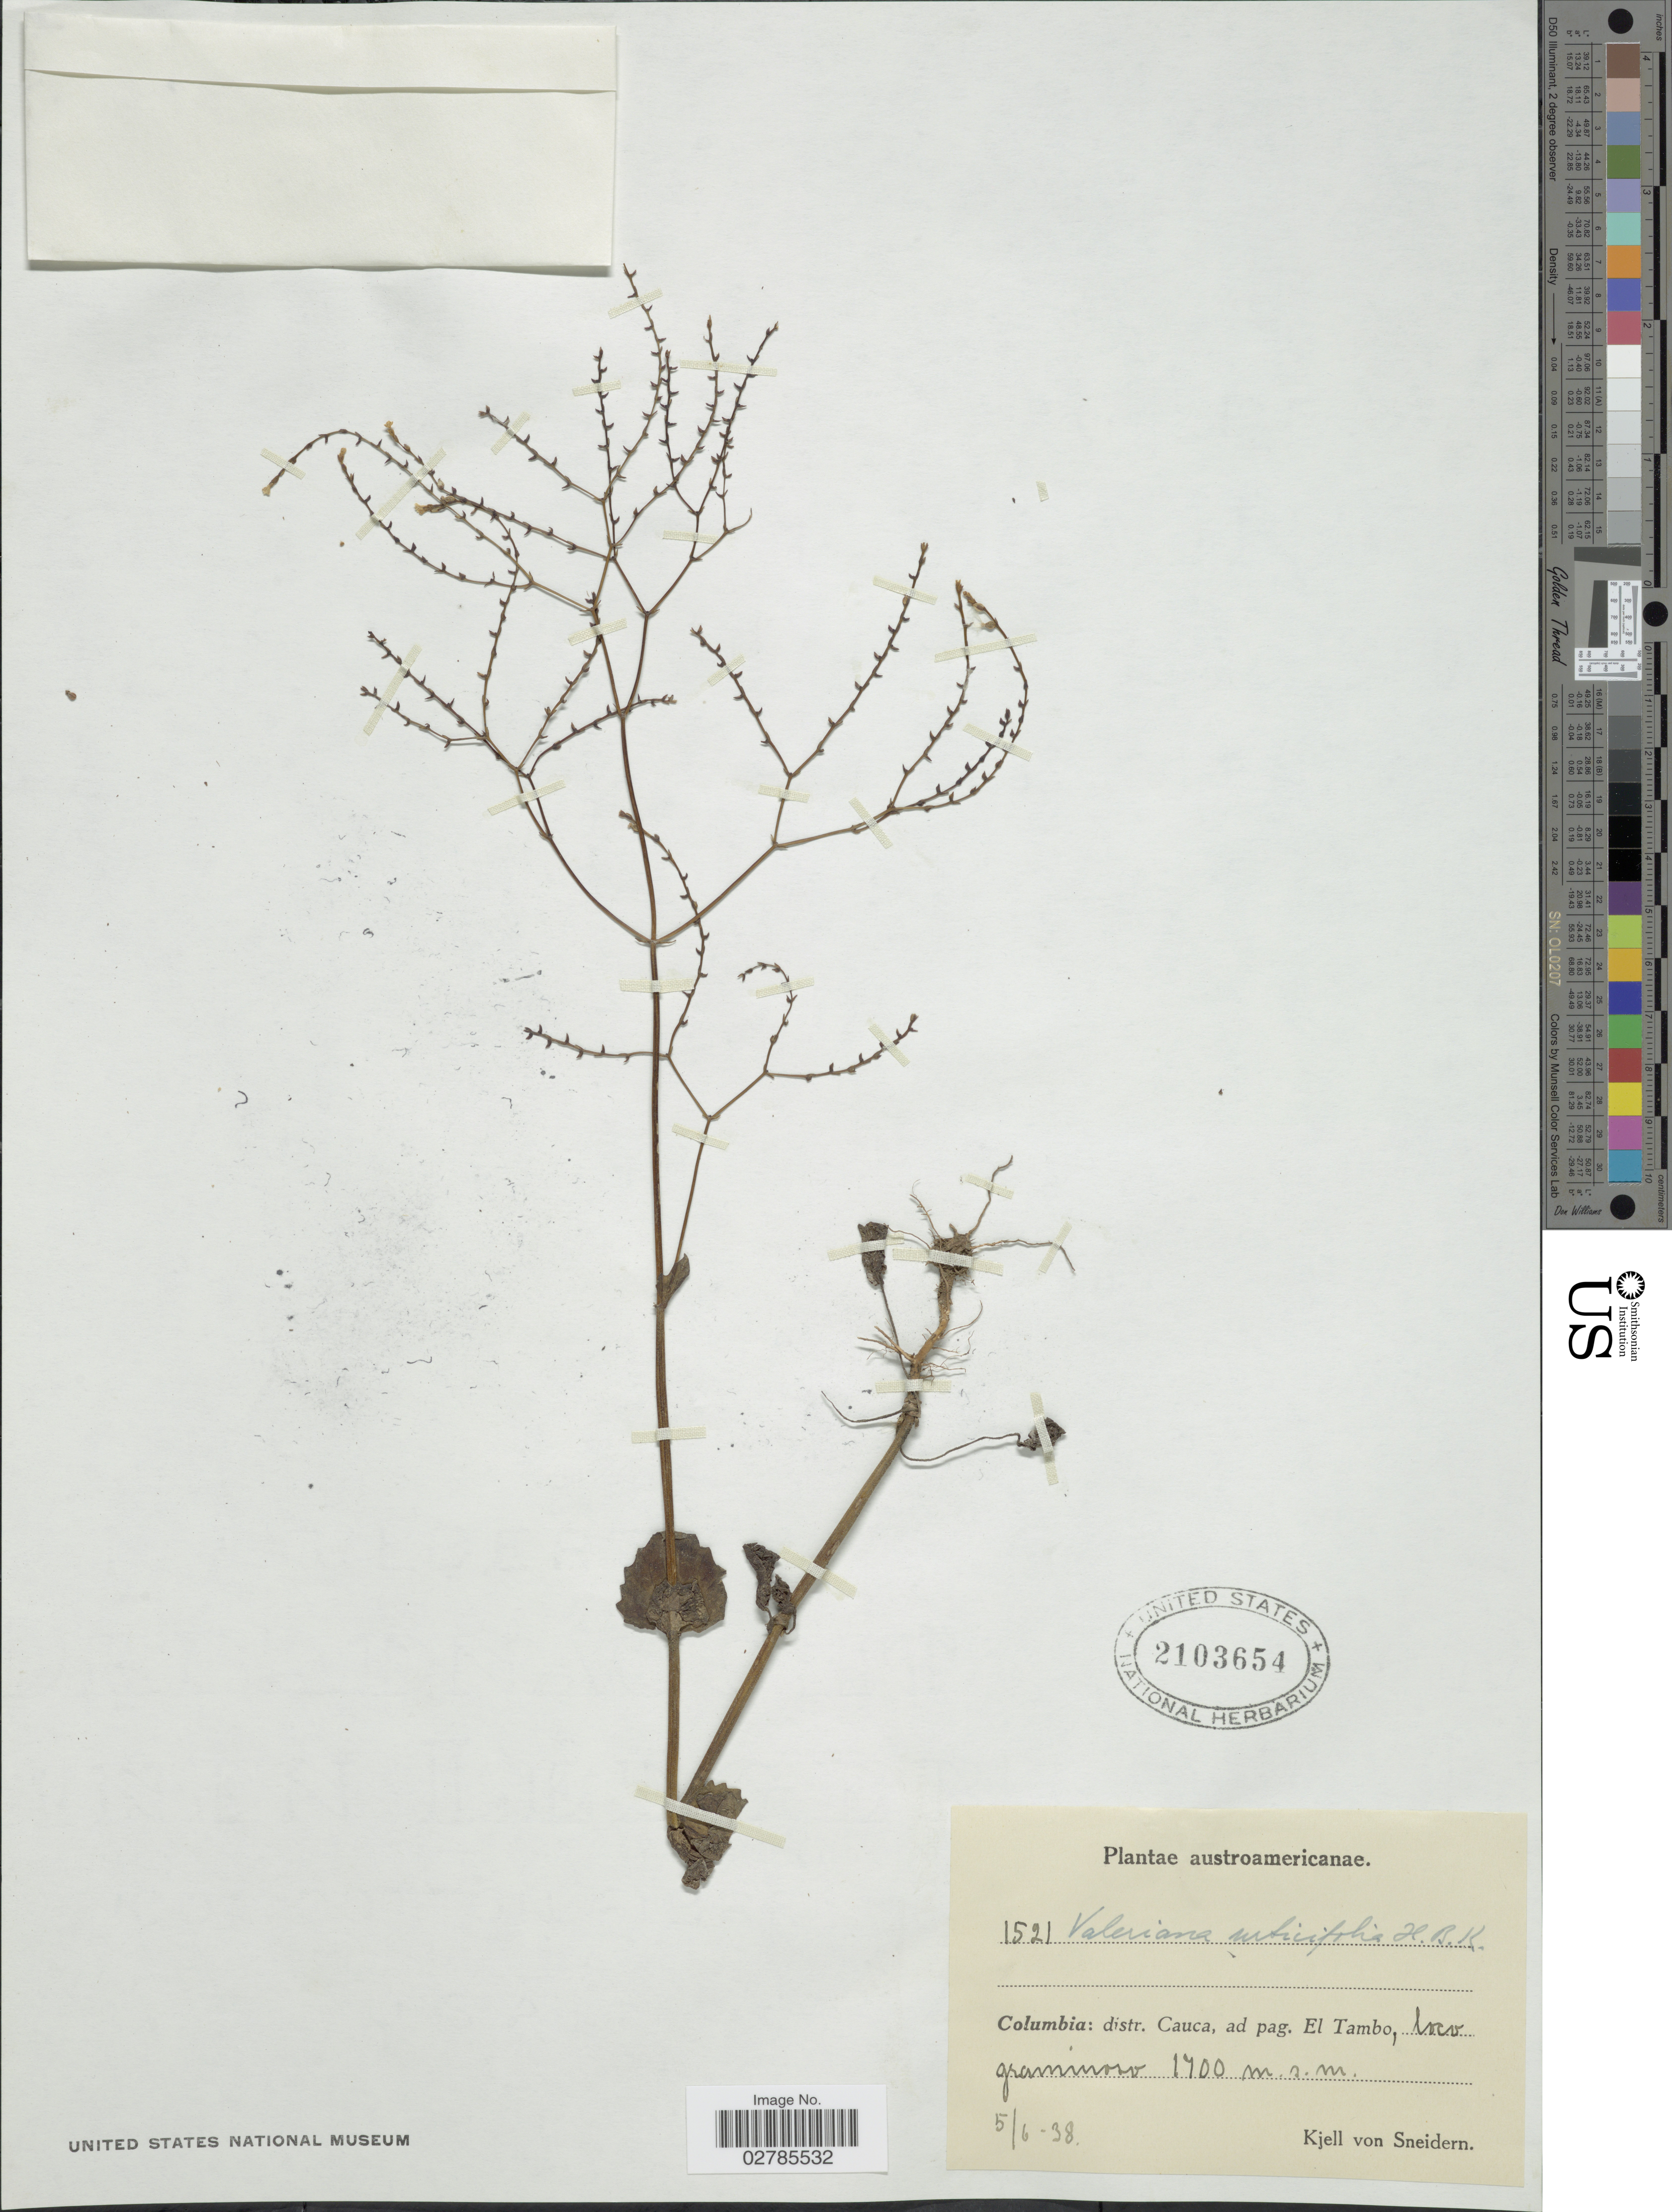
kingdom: Plantae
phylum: Tracheophyta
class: Magnoliopsida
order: Dipsacales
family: Caprifoliaceae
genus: Valeriana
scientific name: Valeriana urticaefolia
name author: Kunth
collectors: K. von Sneidern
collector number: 1521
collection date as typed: Transcribed d/m/y: 5/6/38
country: Colombia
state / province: Cauca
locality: Austroamericanae. Distr. Cauca, ad. pag. El Tambo, loco graminoso.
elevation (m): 1700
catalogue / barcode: US 2103654